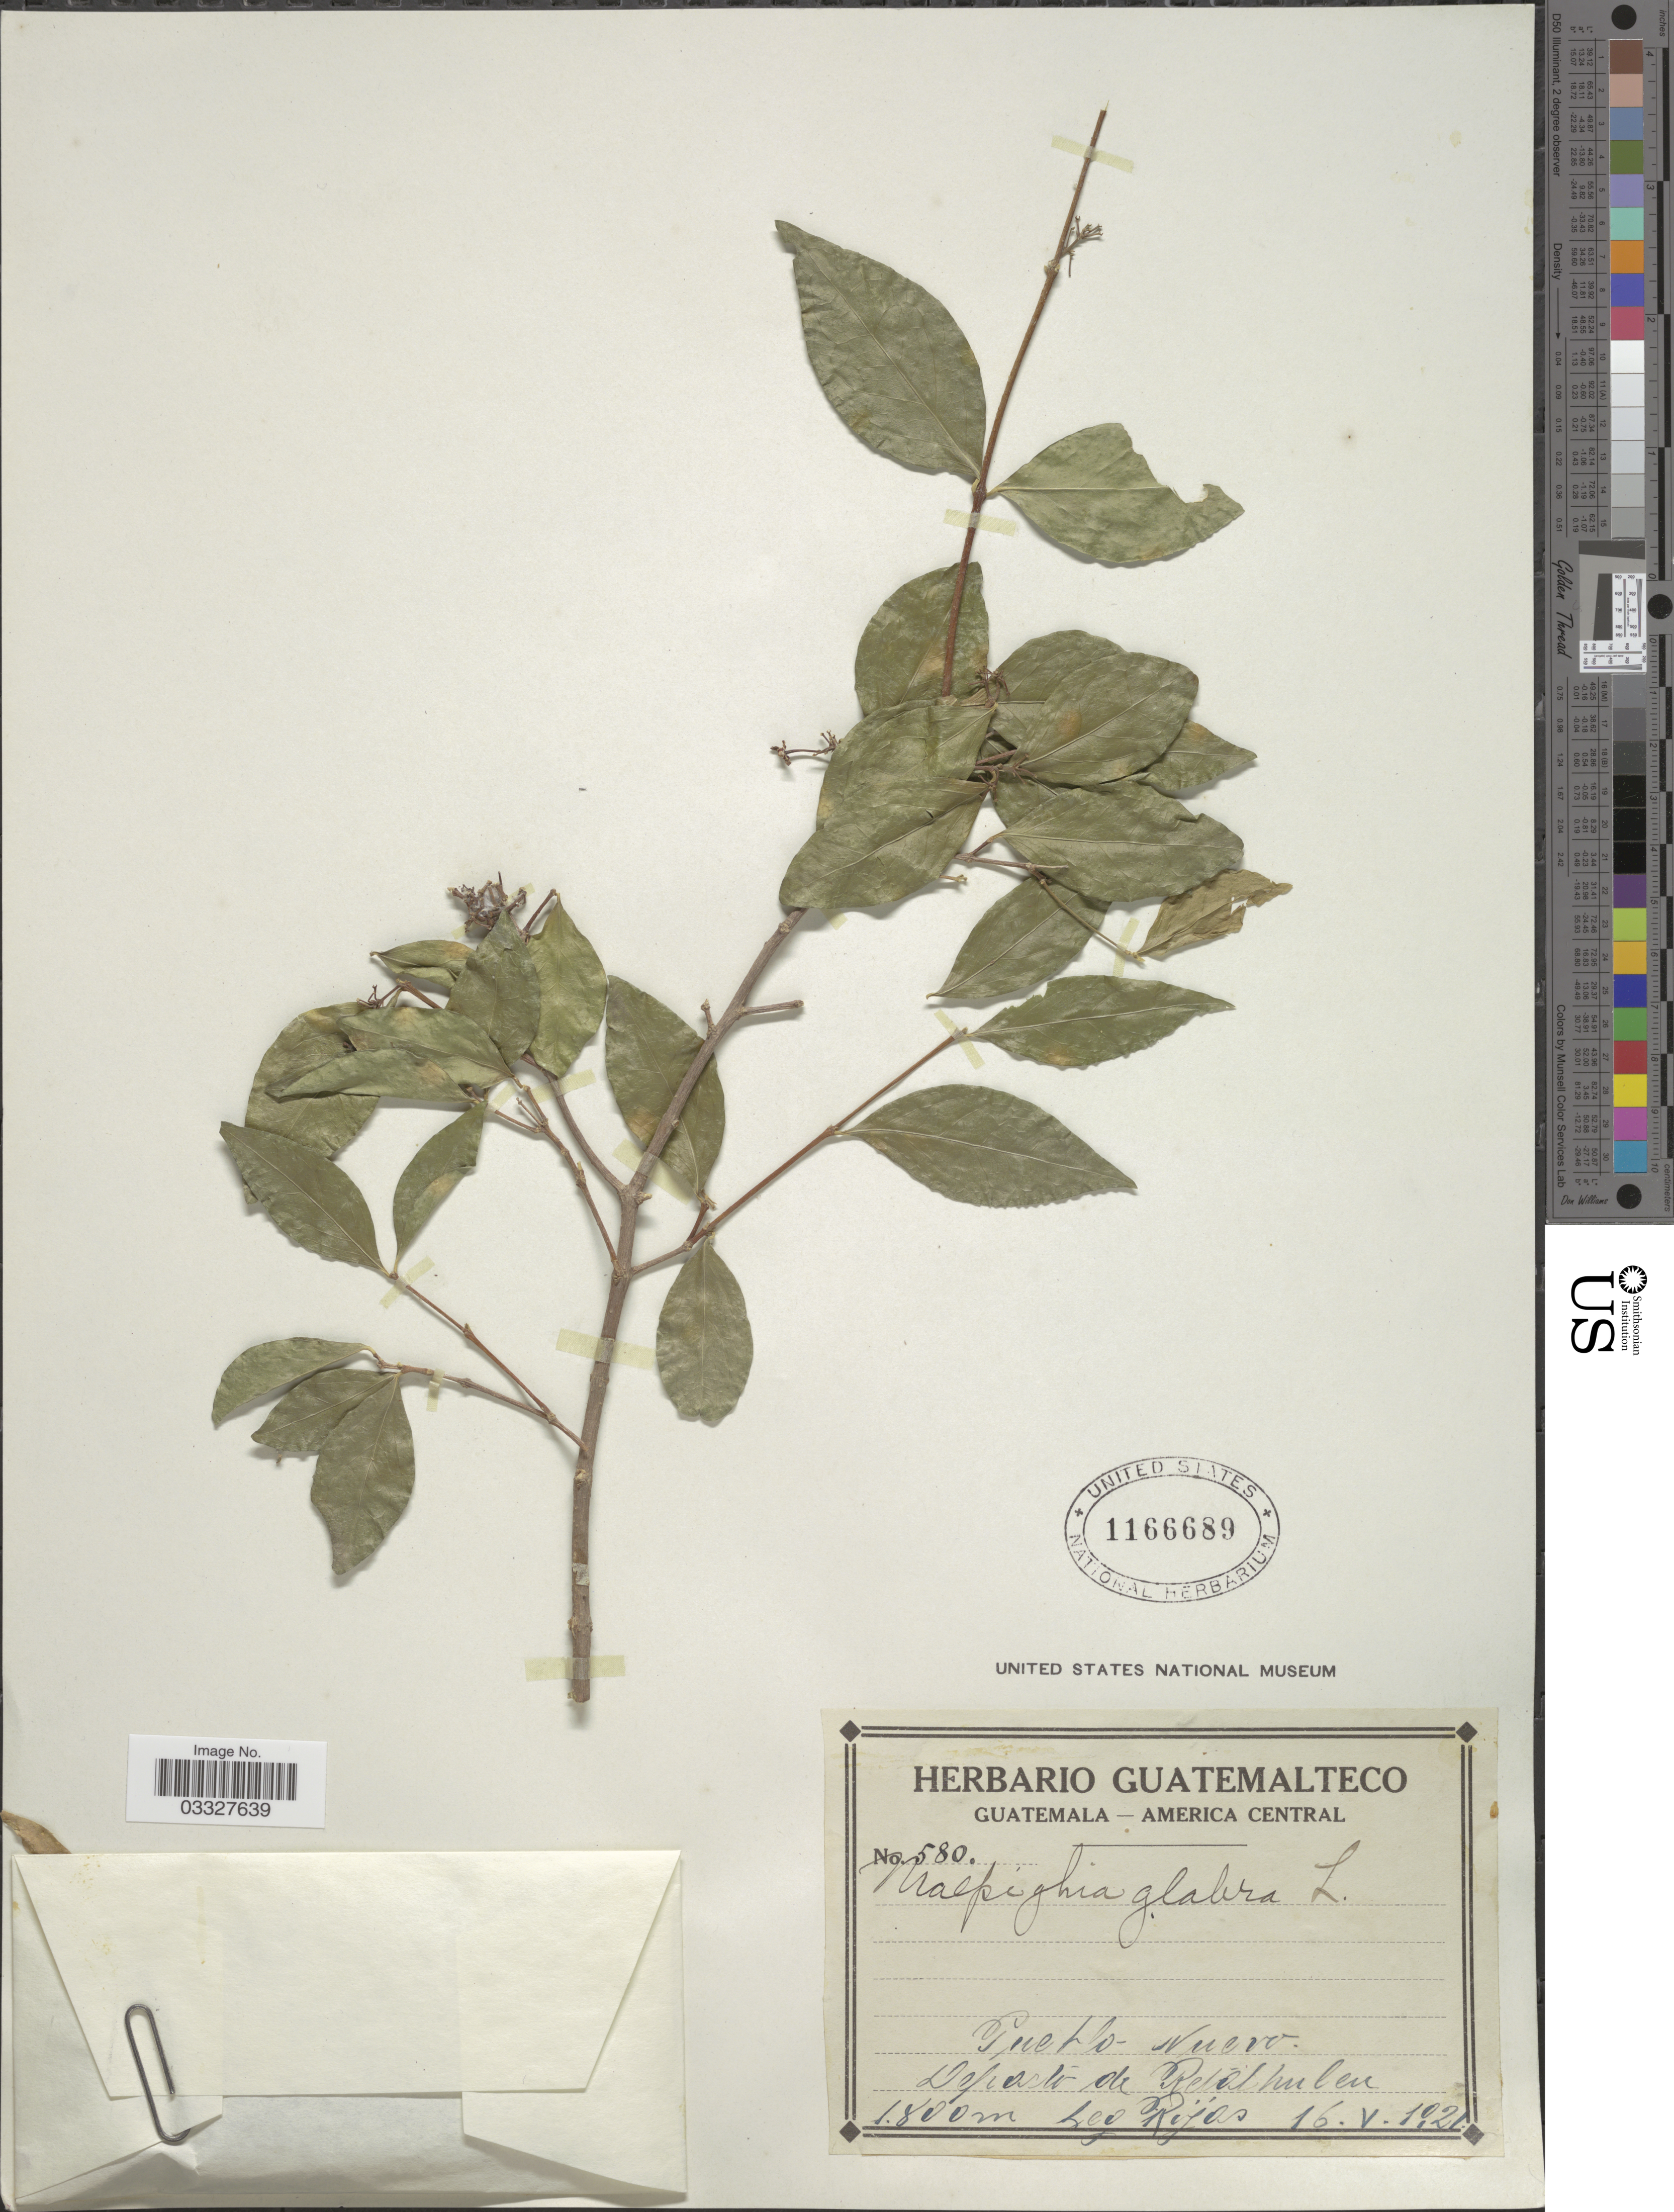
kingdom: Plantae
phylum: Tracheophyta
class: Magnoliopsida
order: Malpighiales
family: Malpighiaceae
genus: Malpighia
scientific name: Malpighia glabra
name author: L.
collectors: Rojas, --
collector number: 580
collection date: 1921-05-16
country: Guatemala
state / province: Retalhuleu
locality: Pueblo Nuevo. Depart de Retalhuleu.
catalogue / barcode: US 1166689